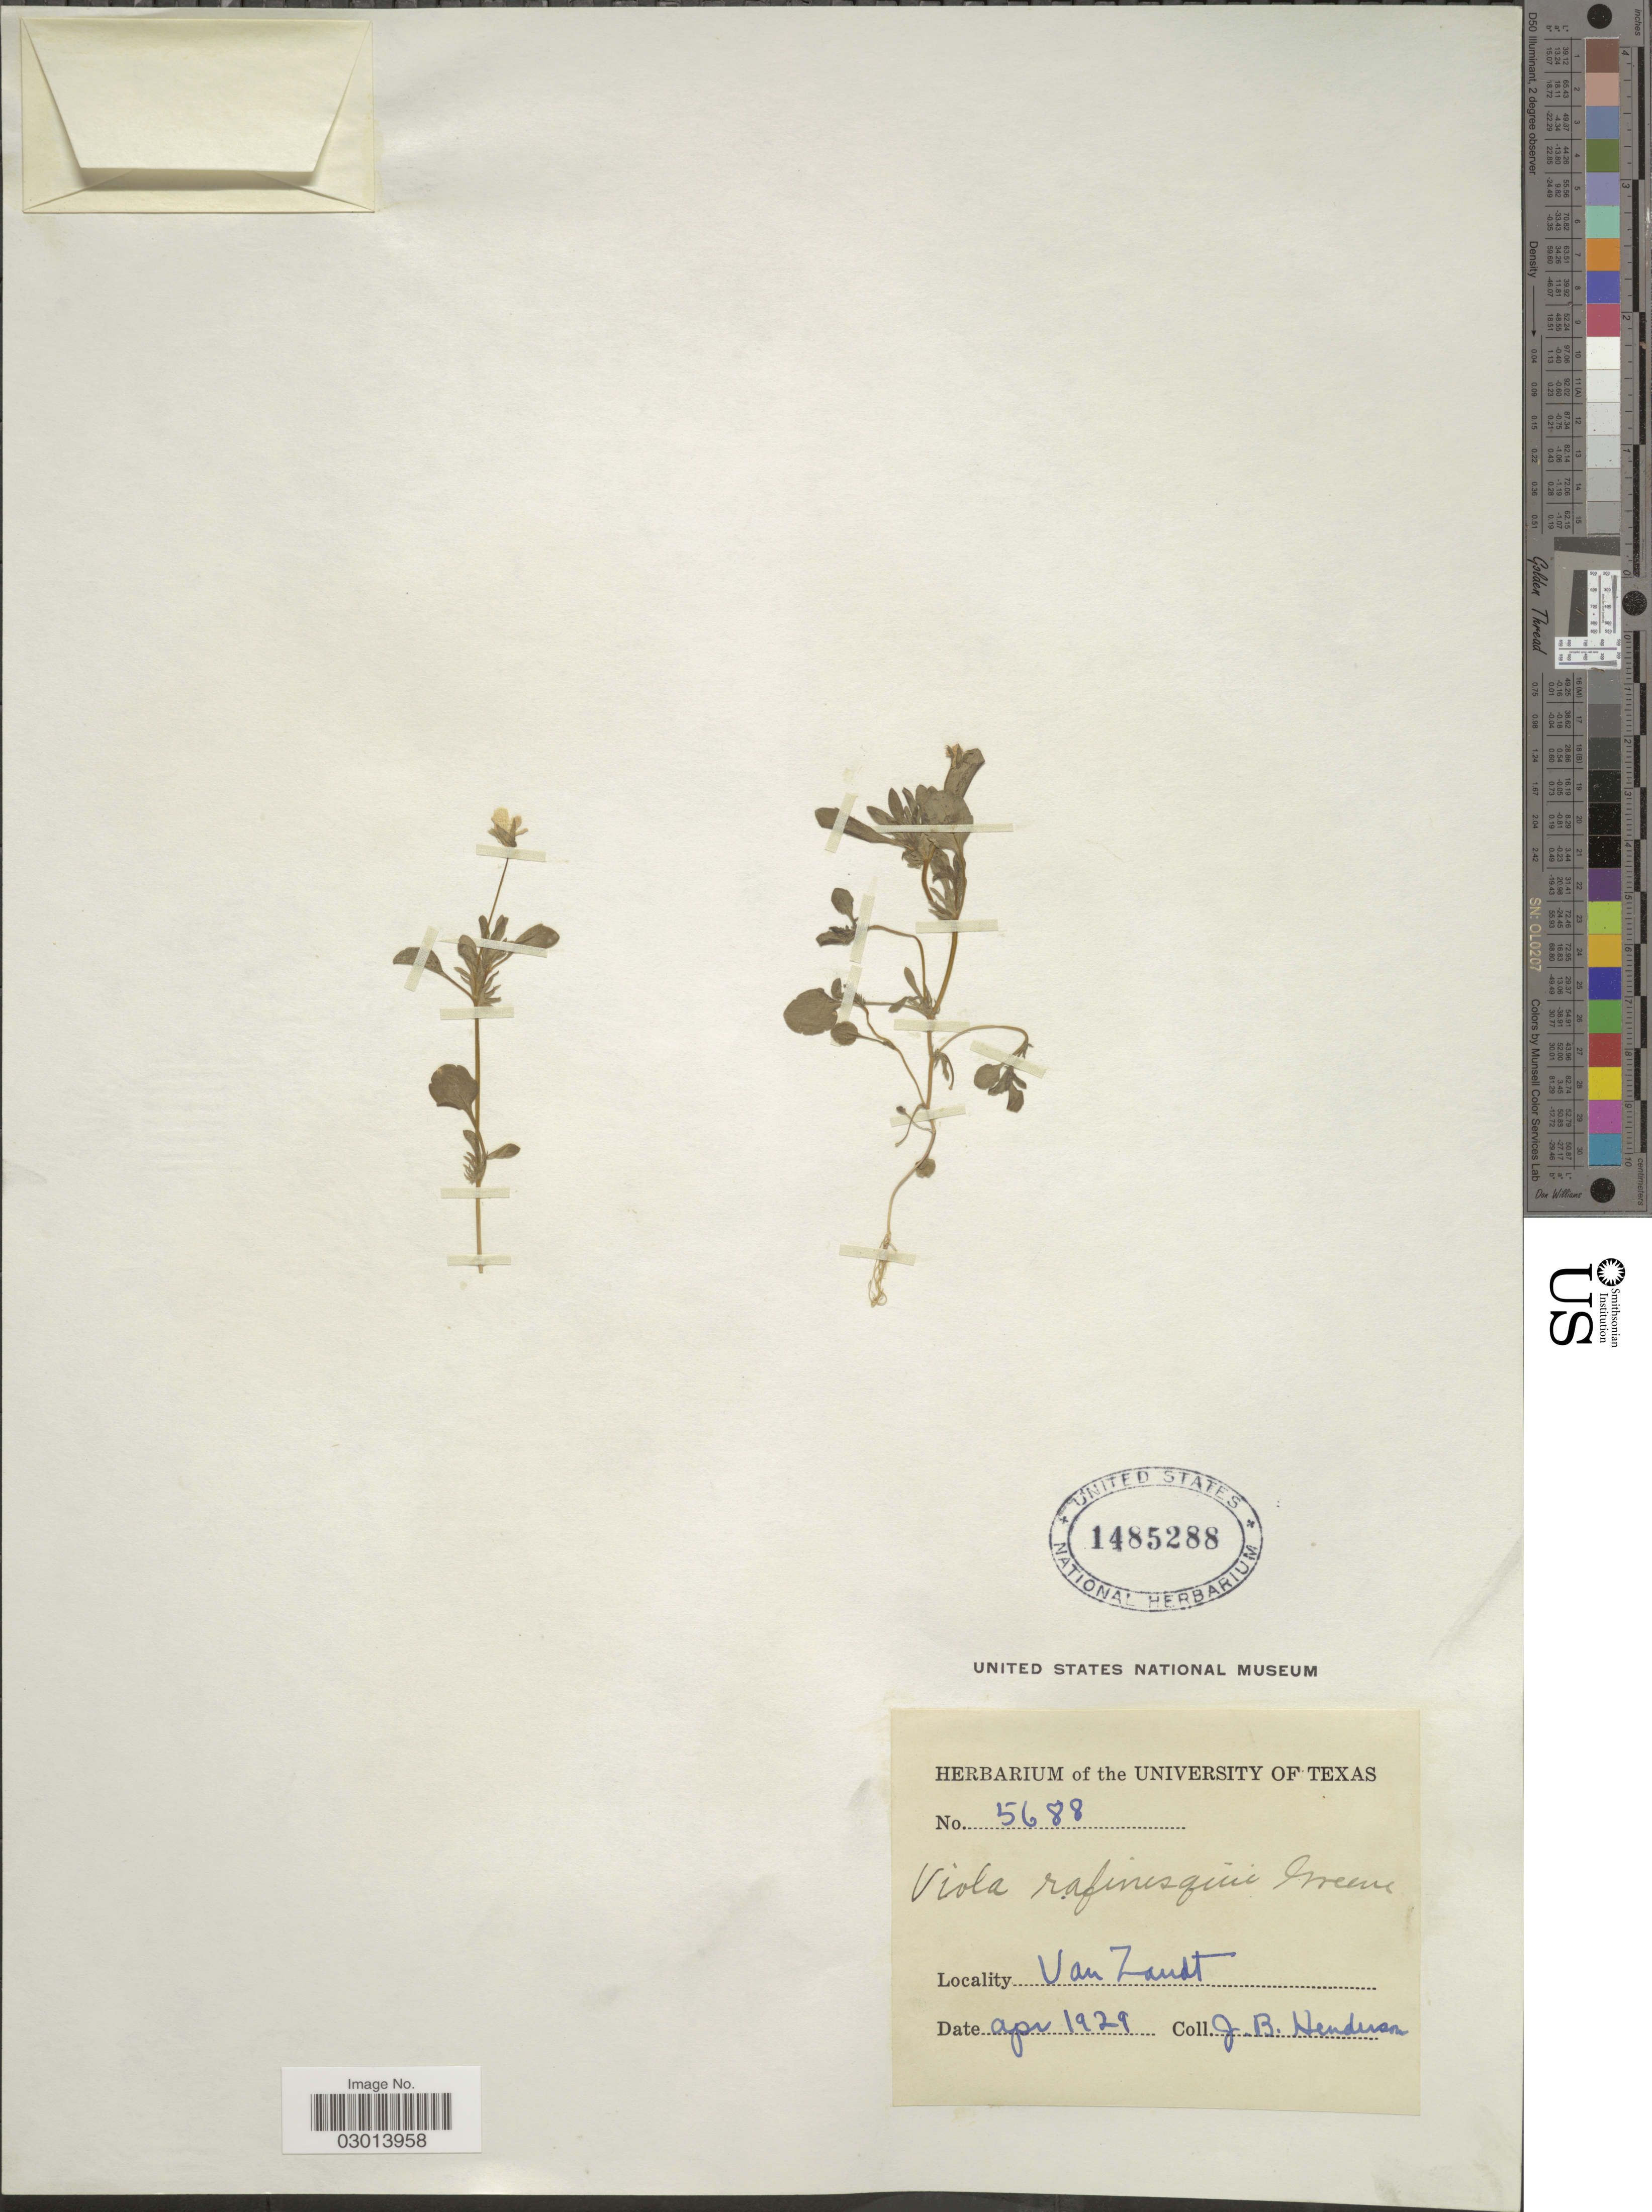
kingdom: Plantae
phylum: Tracheophyta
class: Magnoliopsida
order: Malpighiales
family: Violaceae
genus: Viola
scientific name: Viola rafinesquei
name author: Greene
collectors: J. Henderson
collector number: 5688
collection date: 1929-04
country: United States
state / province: Texas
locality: Van Zandt.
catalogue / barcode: US 1485288